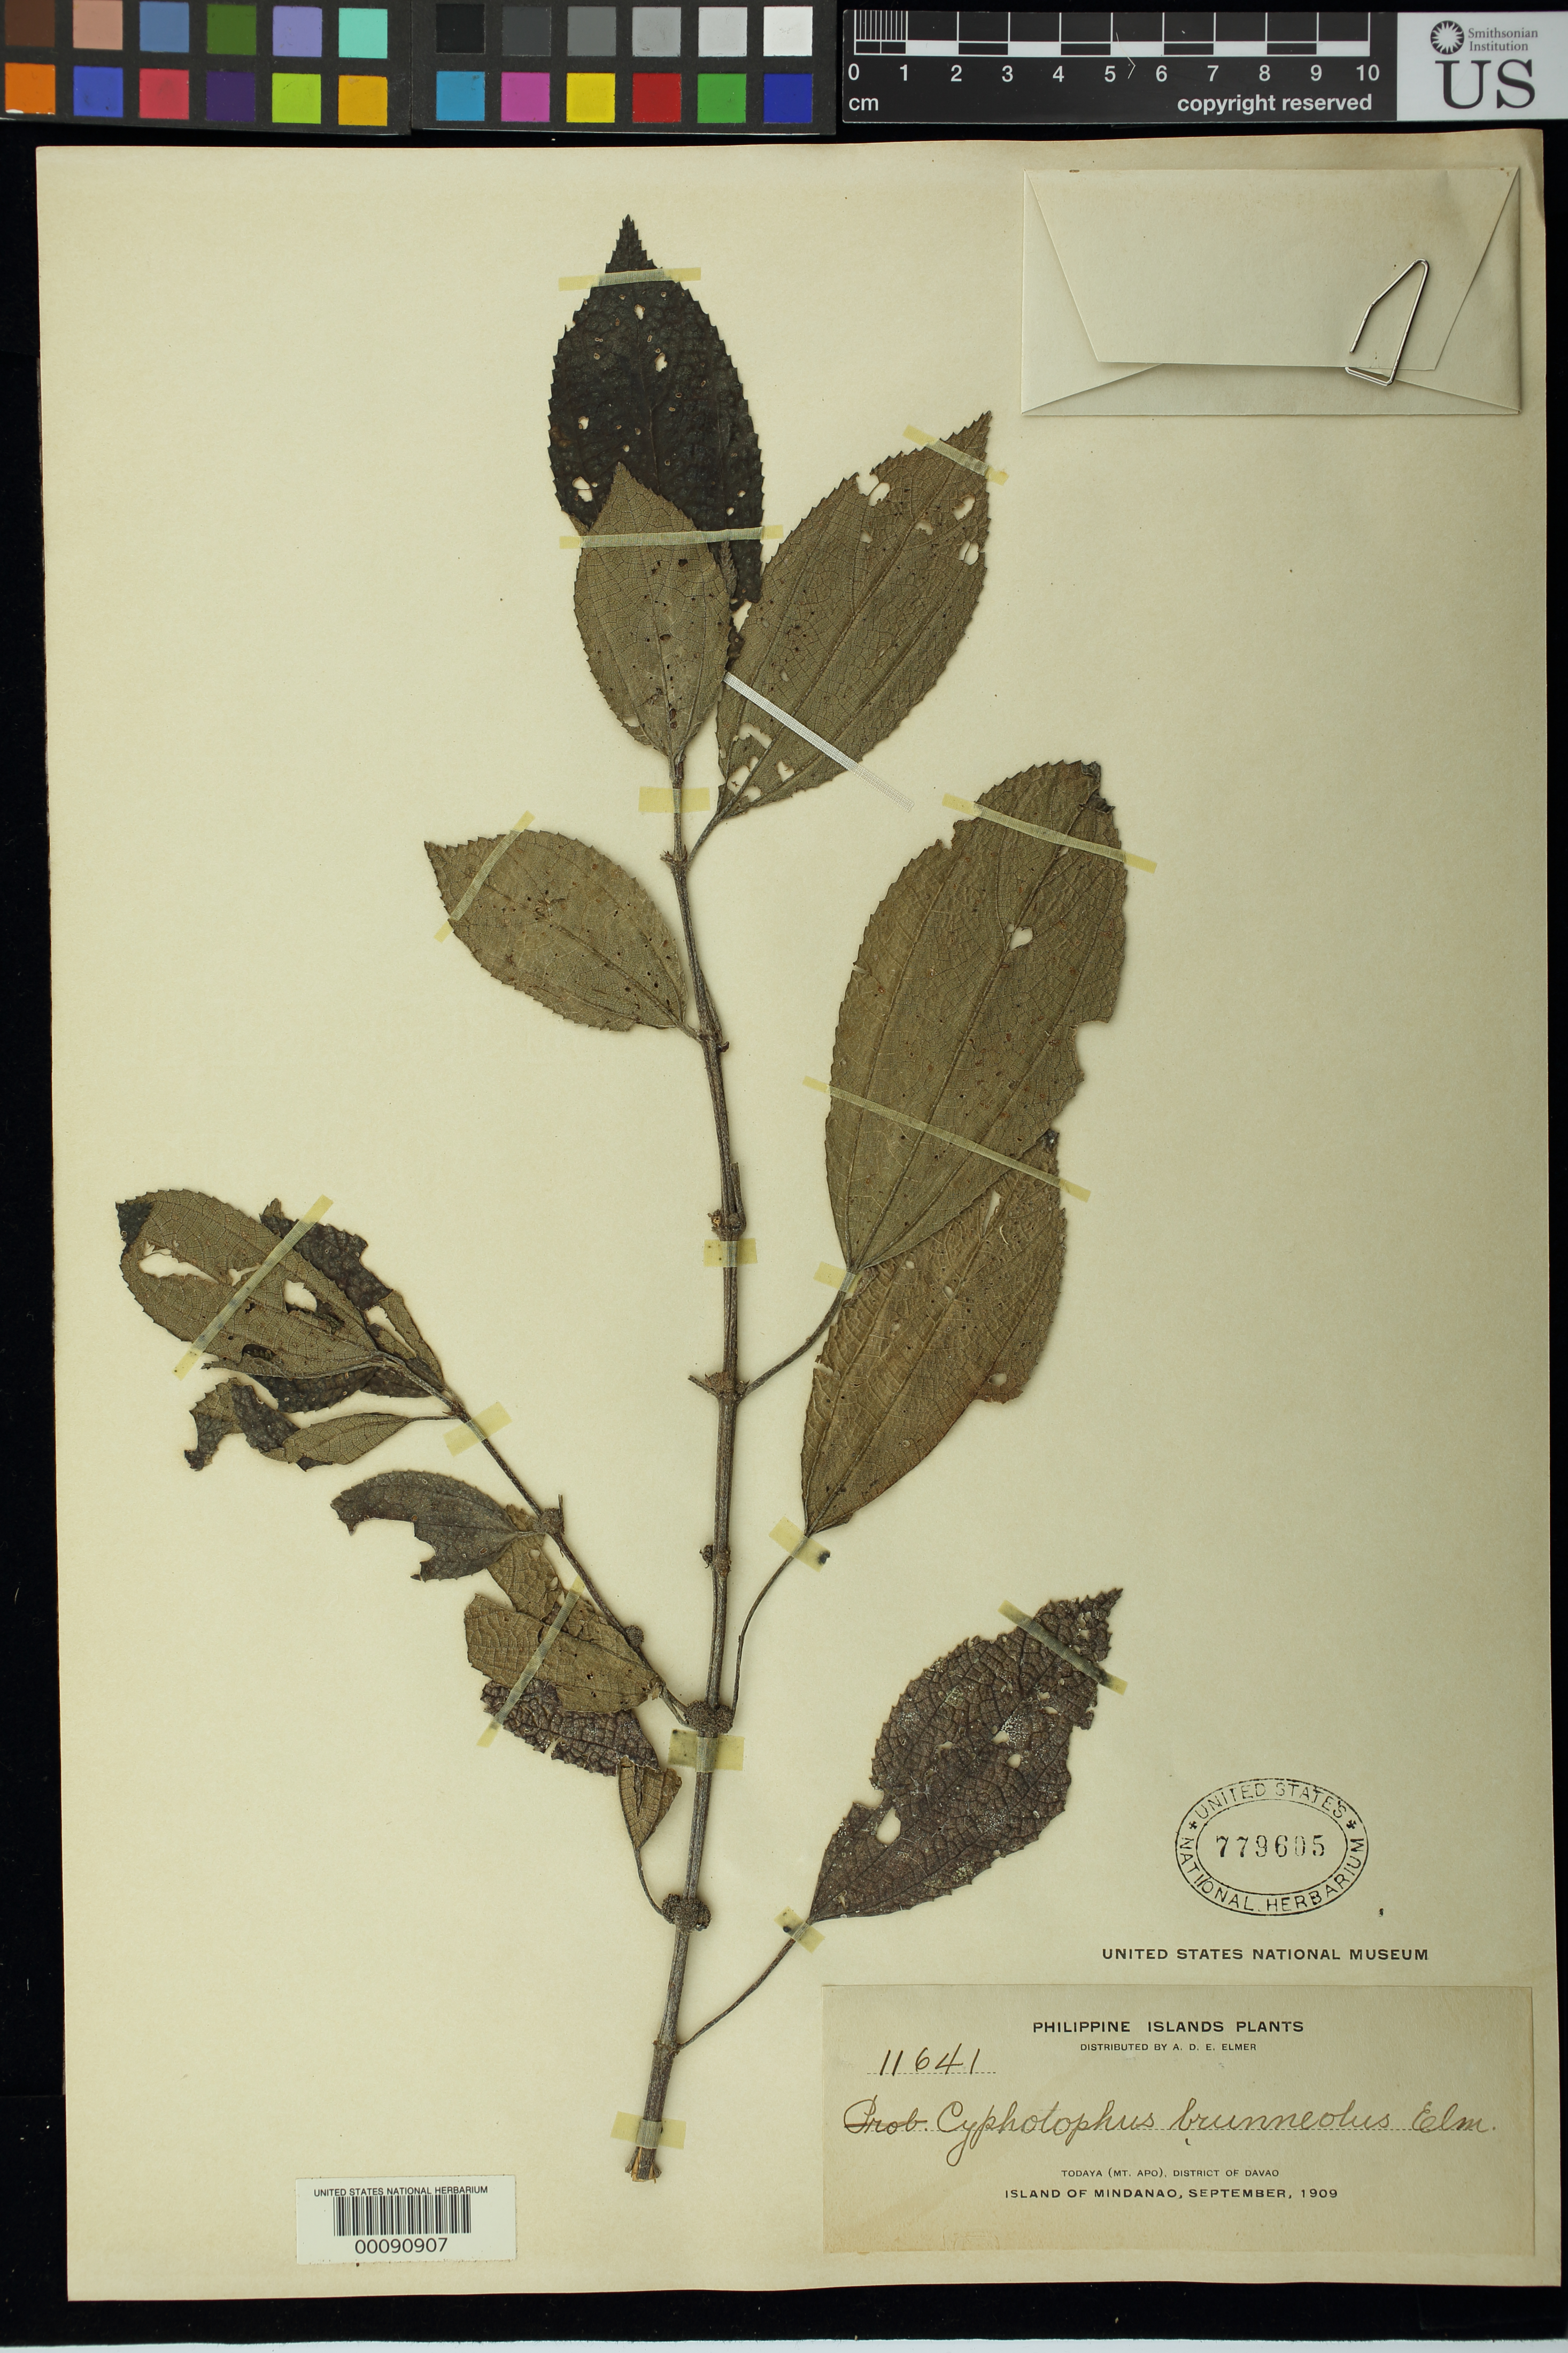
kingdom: Plantae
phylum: Tracheophyta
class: Magnoliopsida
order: Rosales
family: Urticaceae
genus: Cypholophus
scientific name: Cypholophus brunneolus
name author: Elmer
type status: Isotype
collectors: A. D. E. Elmer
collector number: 11641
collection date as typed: Sep 1909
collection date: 1909-09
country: Philippines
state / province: Davao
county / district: Davao del Sur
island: Mindanao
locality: Todaya.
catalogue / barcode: US 779605